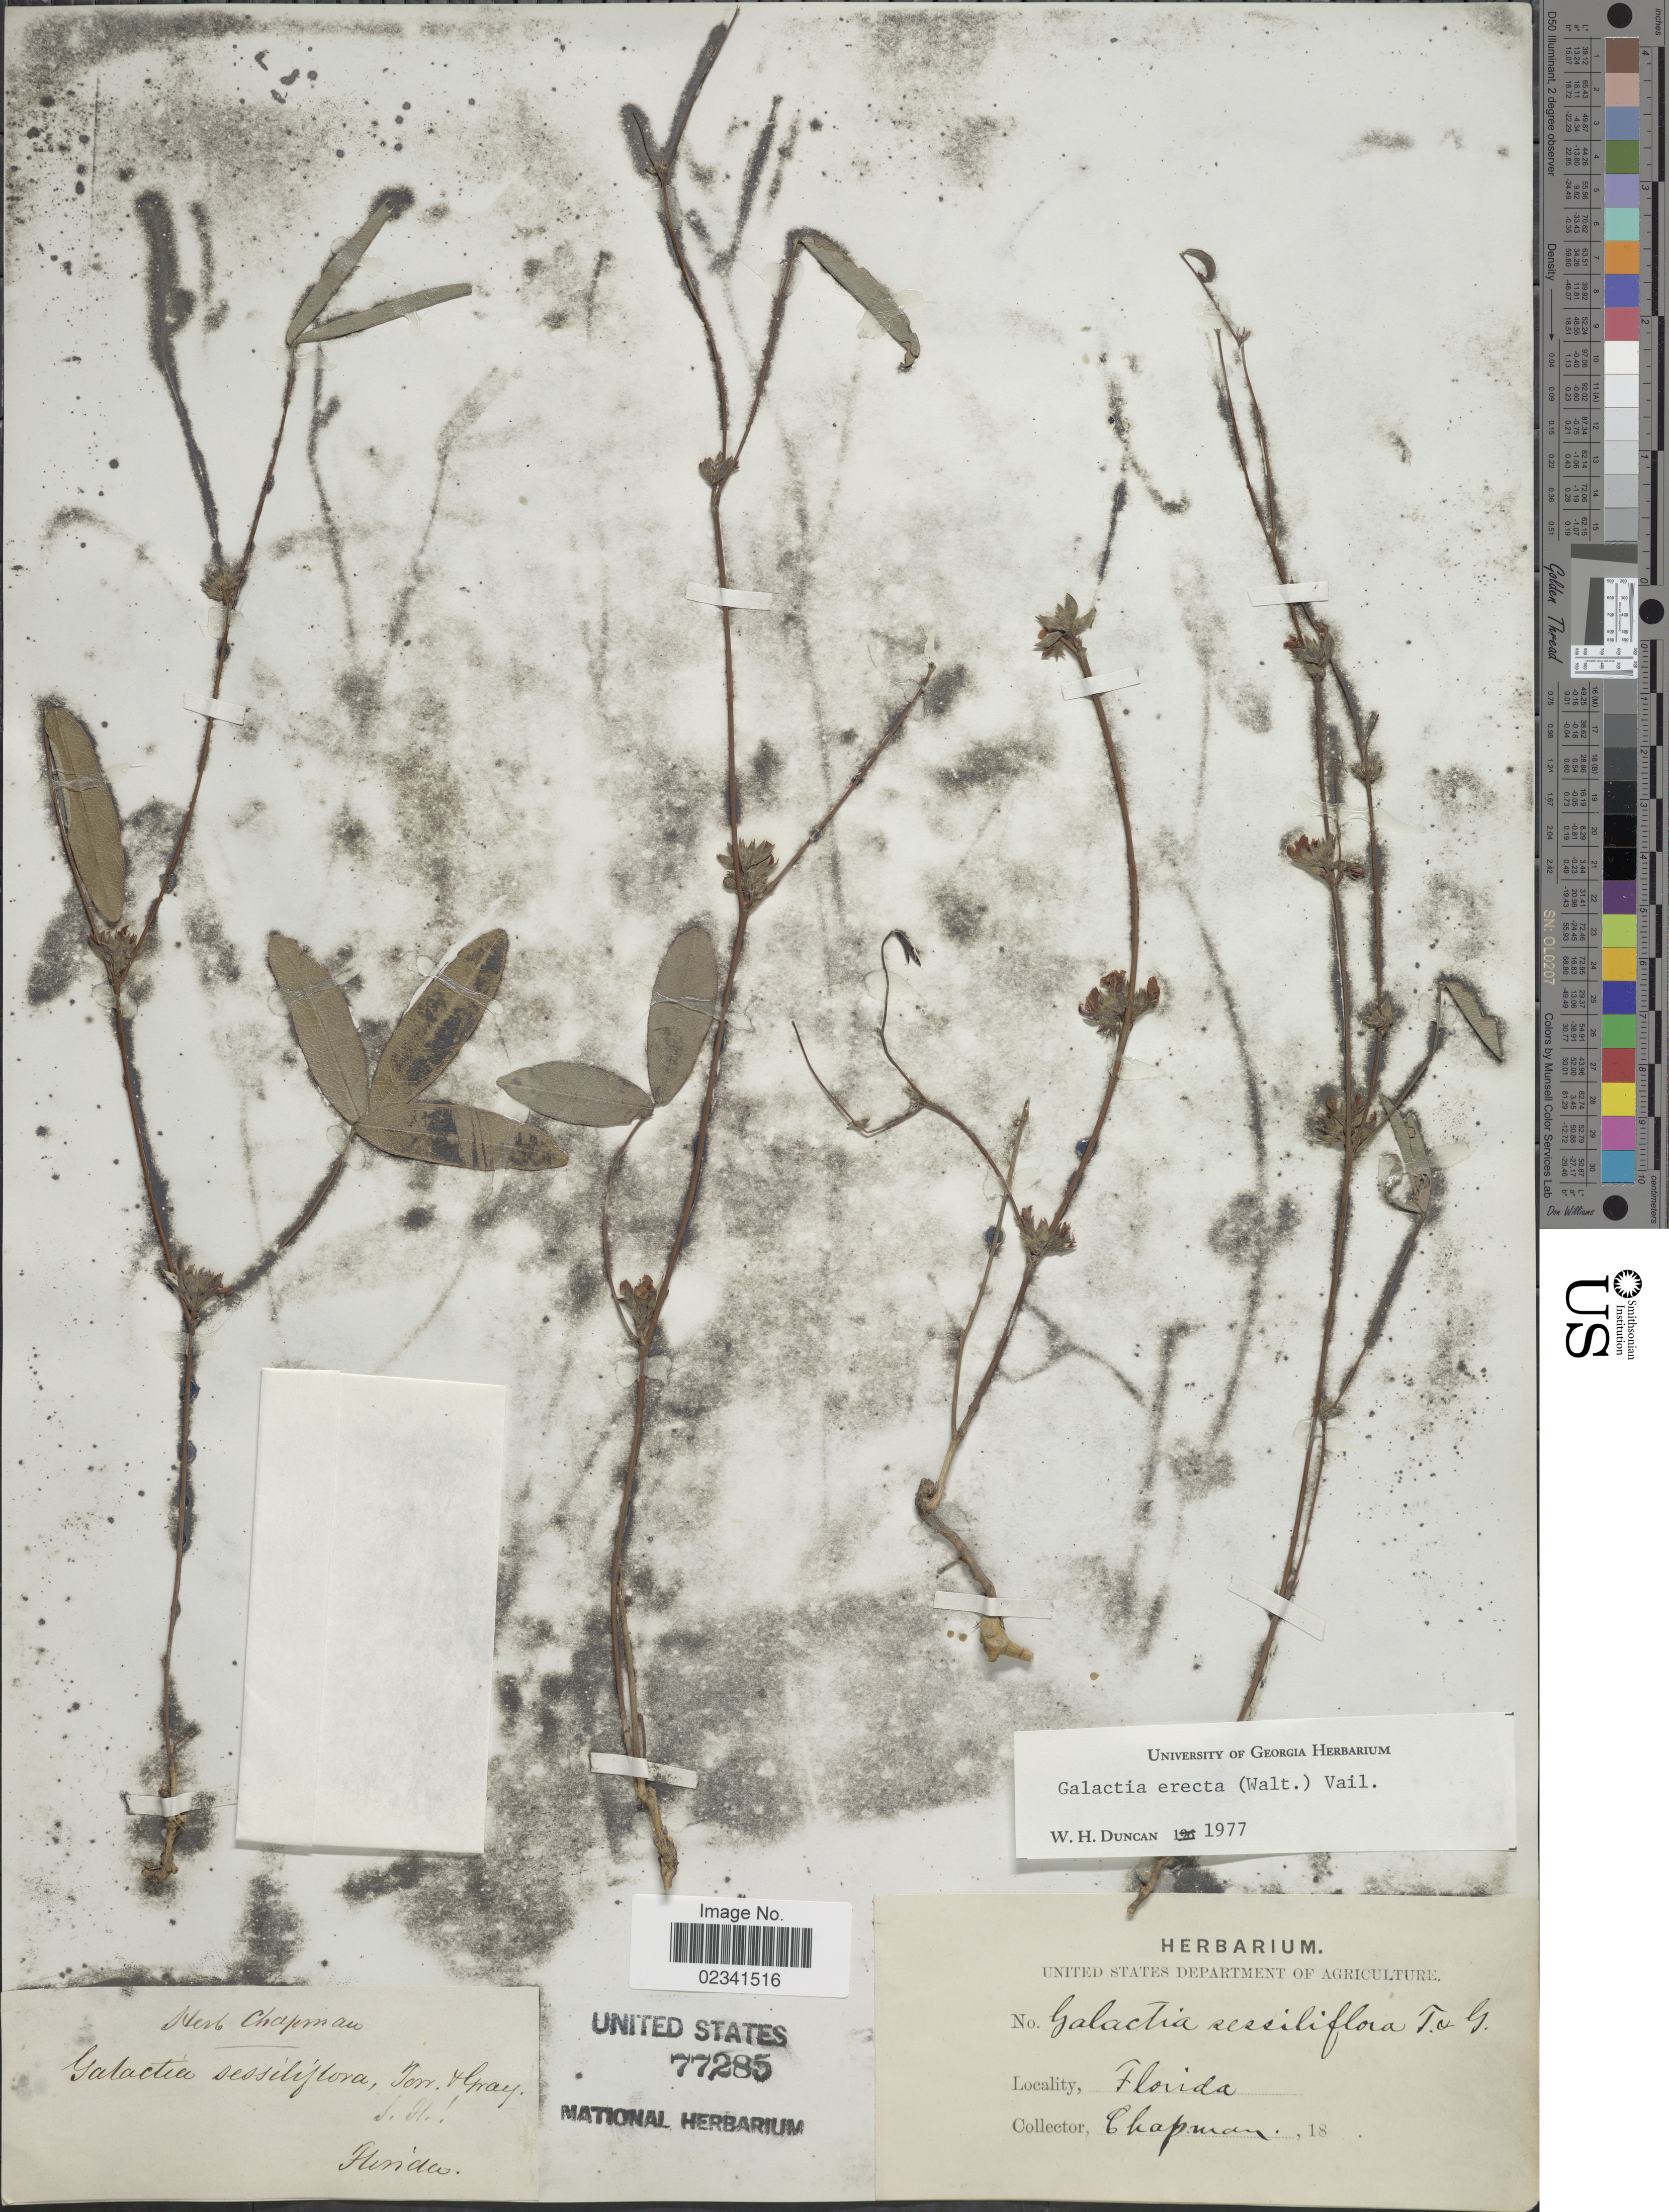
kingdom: Plantae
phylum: Tracheophyta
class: Magnoliopsida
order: Fabales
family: Fabaceae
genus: Galactia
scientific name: Galactia erecta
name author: (Walter) Vail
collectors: A. Chapman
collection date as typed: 18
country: United States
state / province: Florida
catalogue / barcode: US 77285